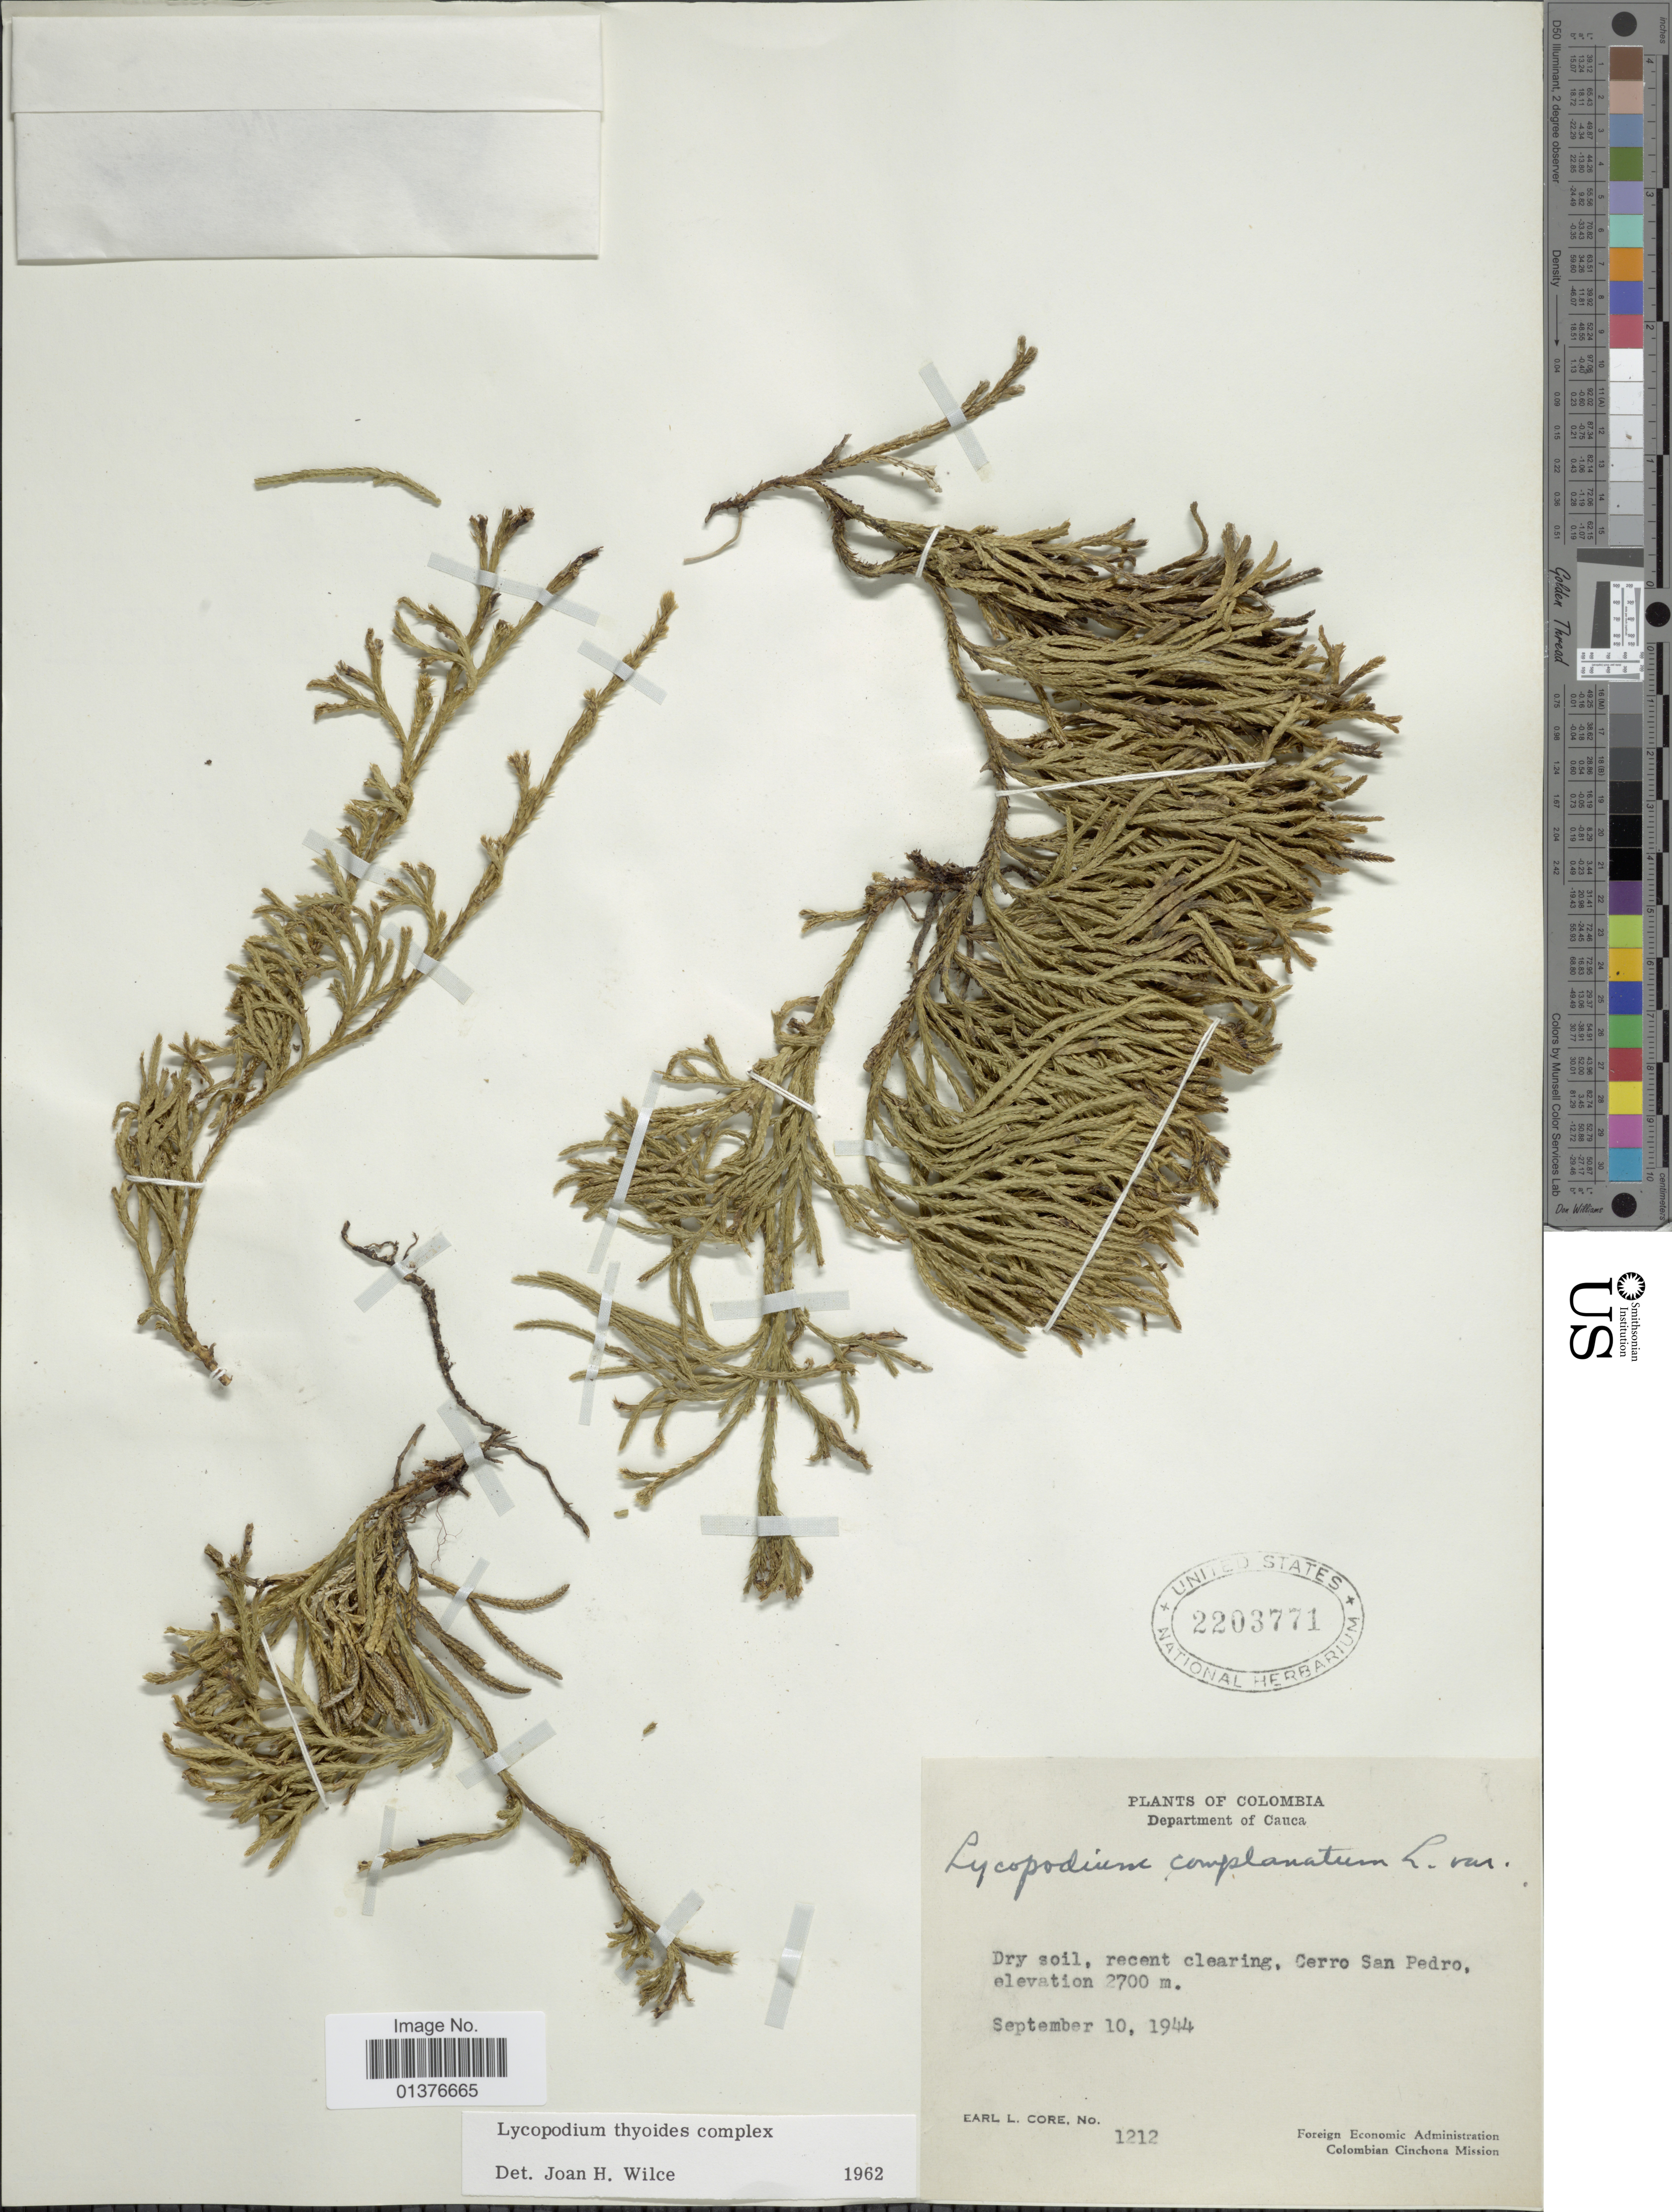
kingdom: Plantae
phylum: Tracheophyta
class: Lycopodiopsida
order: Lycopodiales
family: Lycopodiaceae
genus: Diphasiastrum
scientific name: Diphasiastrum thyoides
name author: (Humb. & Bonpl. ex Willd.) Holub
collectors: E. L. Core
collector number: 1212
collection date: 1944-09-10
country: Colombia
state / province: Cauca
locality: Dry soil, recent clearing, Cerro San Pedro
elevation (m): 2700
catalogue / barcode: US 2203771